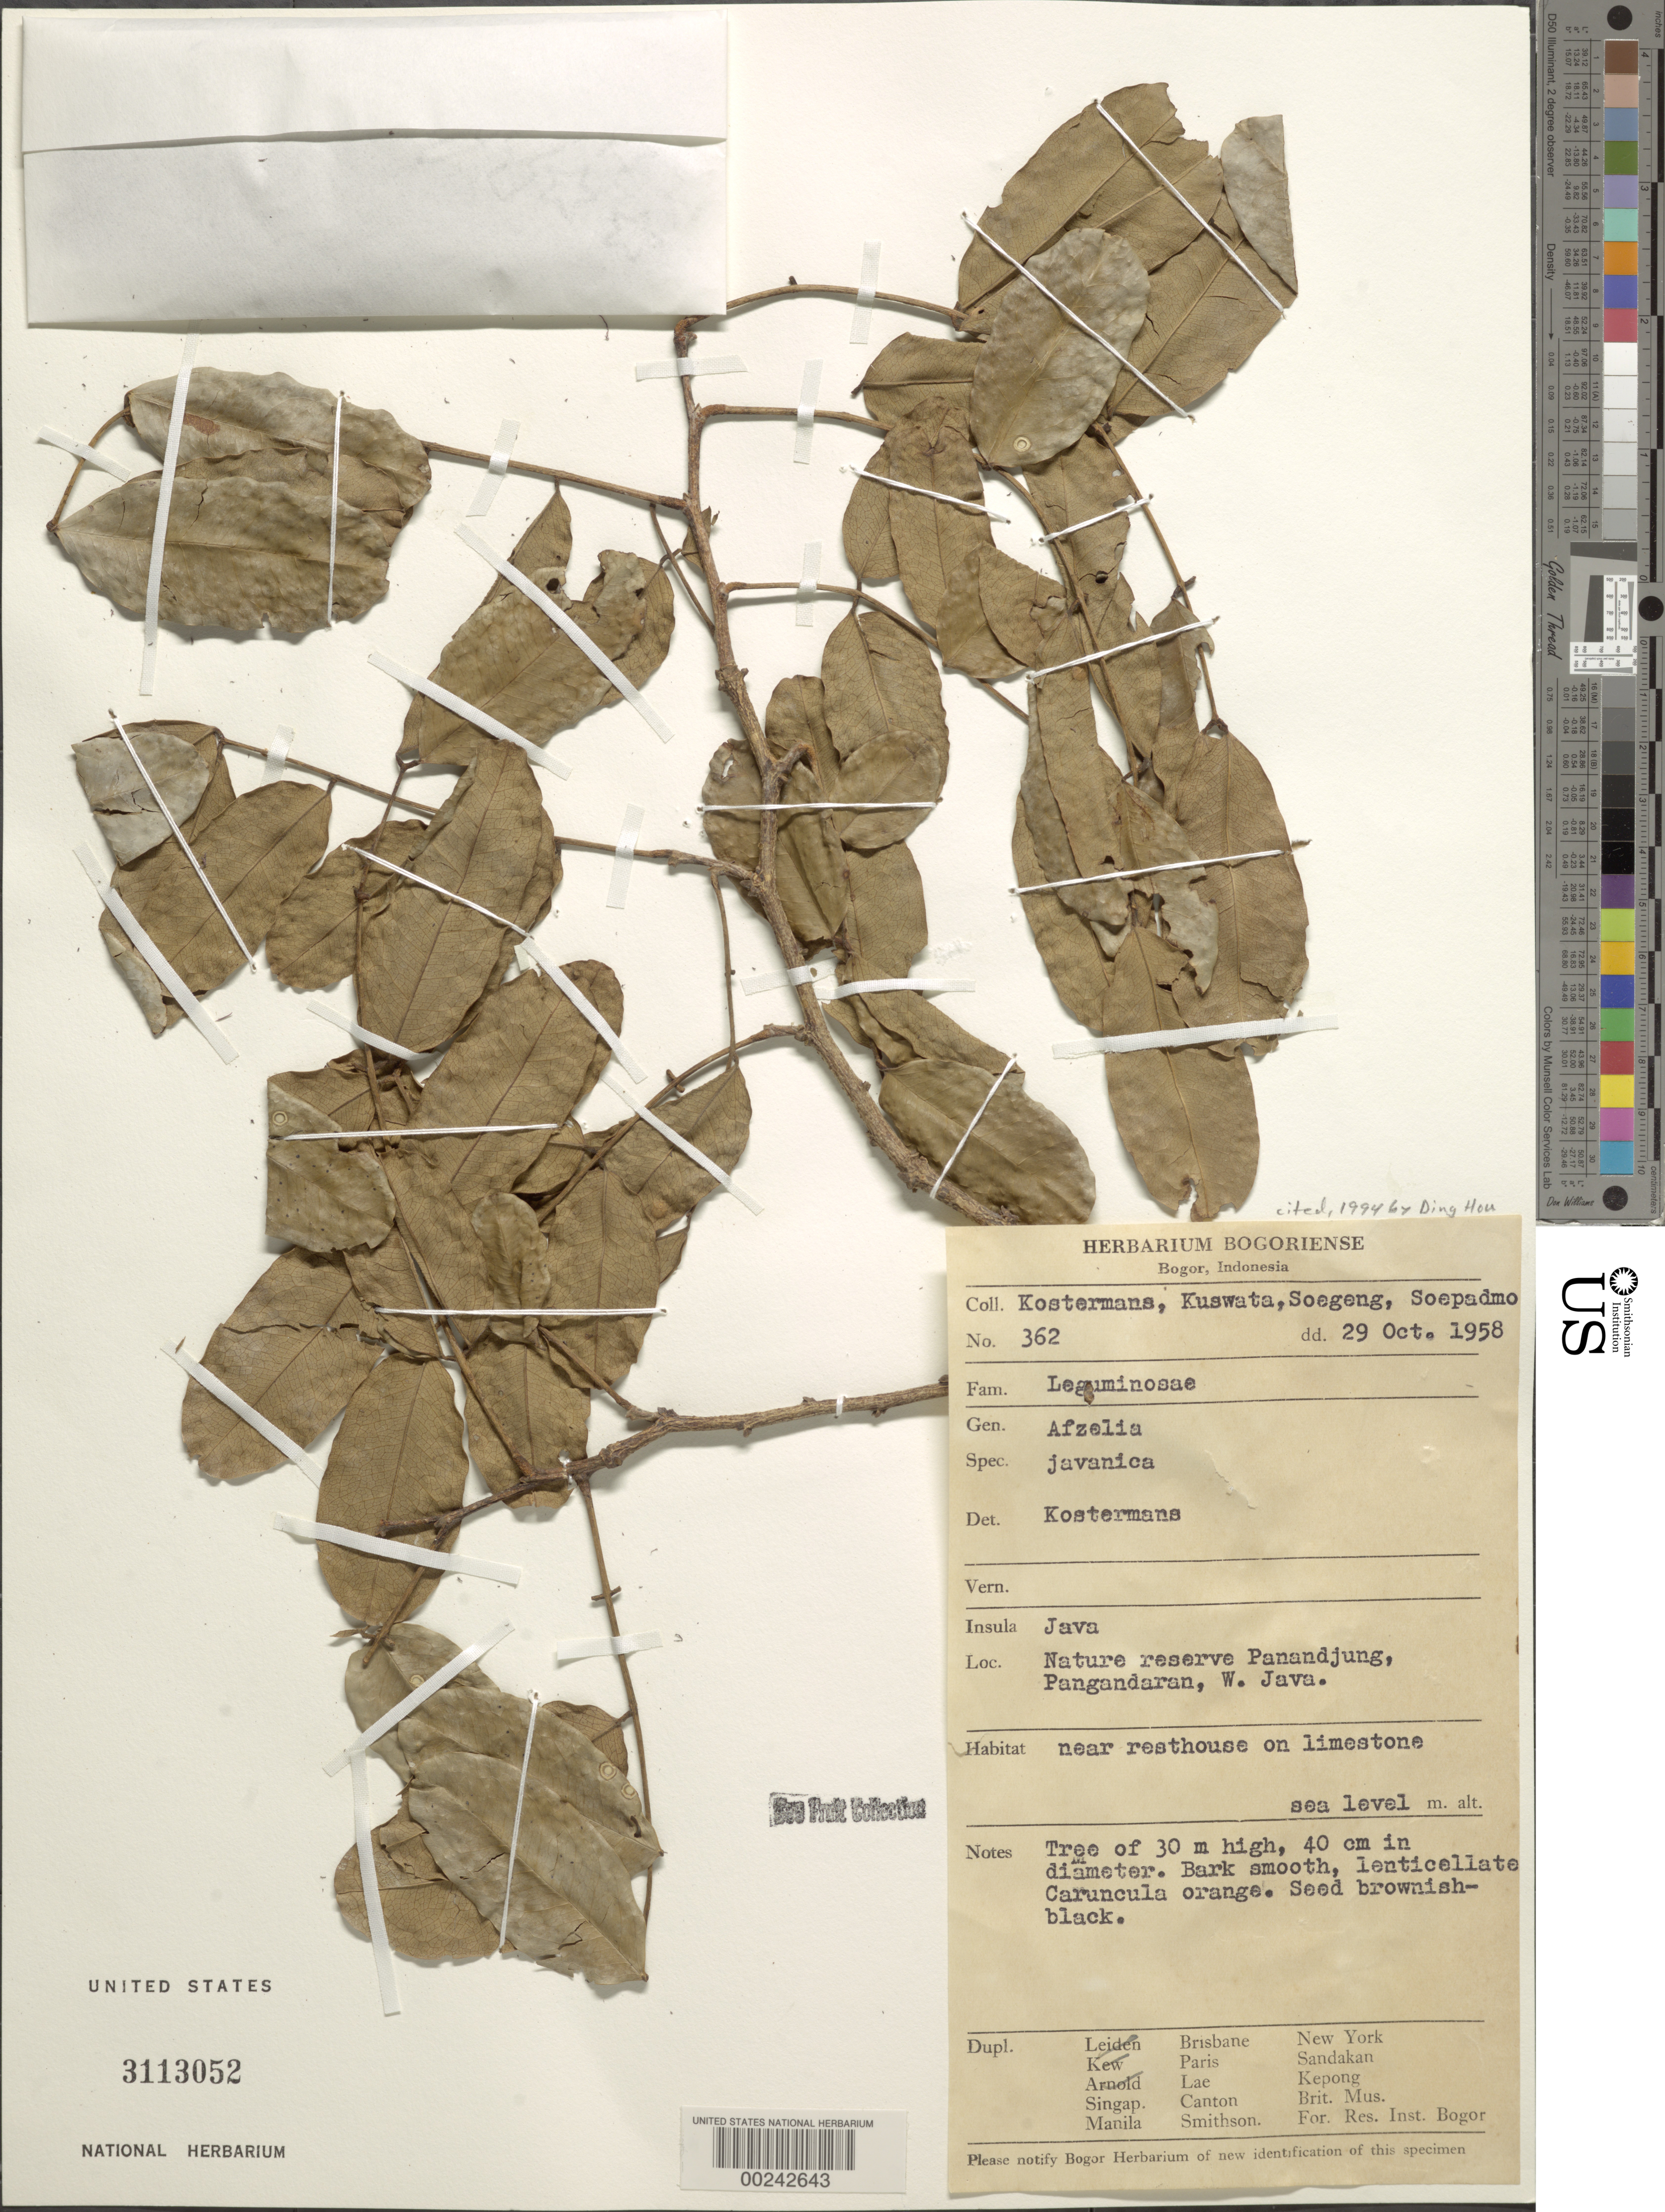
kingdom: Plantae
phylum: Tracheophyta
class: Magnoliopsida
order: Fabales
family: Fabaceae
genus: Afzelia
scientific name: Afzelia javanica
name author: (Miq.) J. Léonard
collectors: A. J. G. Kostermans, -. Kuswata, W. Soegeng & E. Soepadmo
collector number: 362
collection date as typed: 29 Oct 1958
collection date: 1958-10-29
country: Indonesia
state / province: Java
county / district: Jawa Barat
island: Java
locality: Nature reserve panandjung, pangandaran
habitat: On limestone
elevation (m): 0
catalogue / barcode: US 3113052